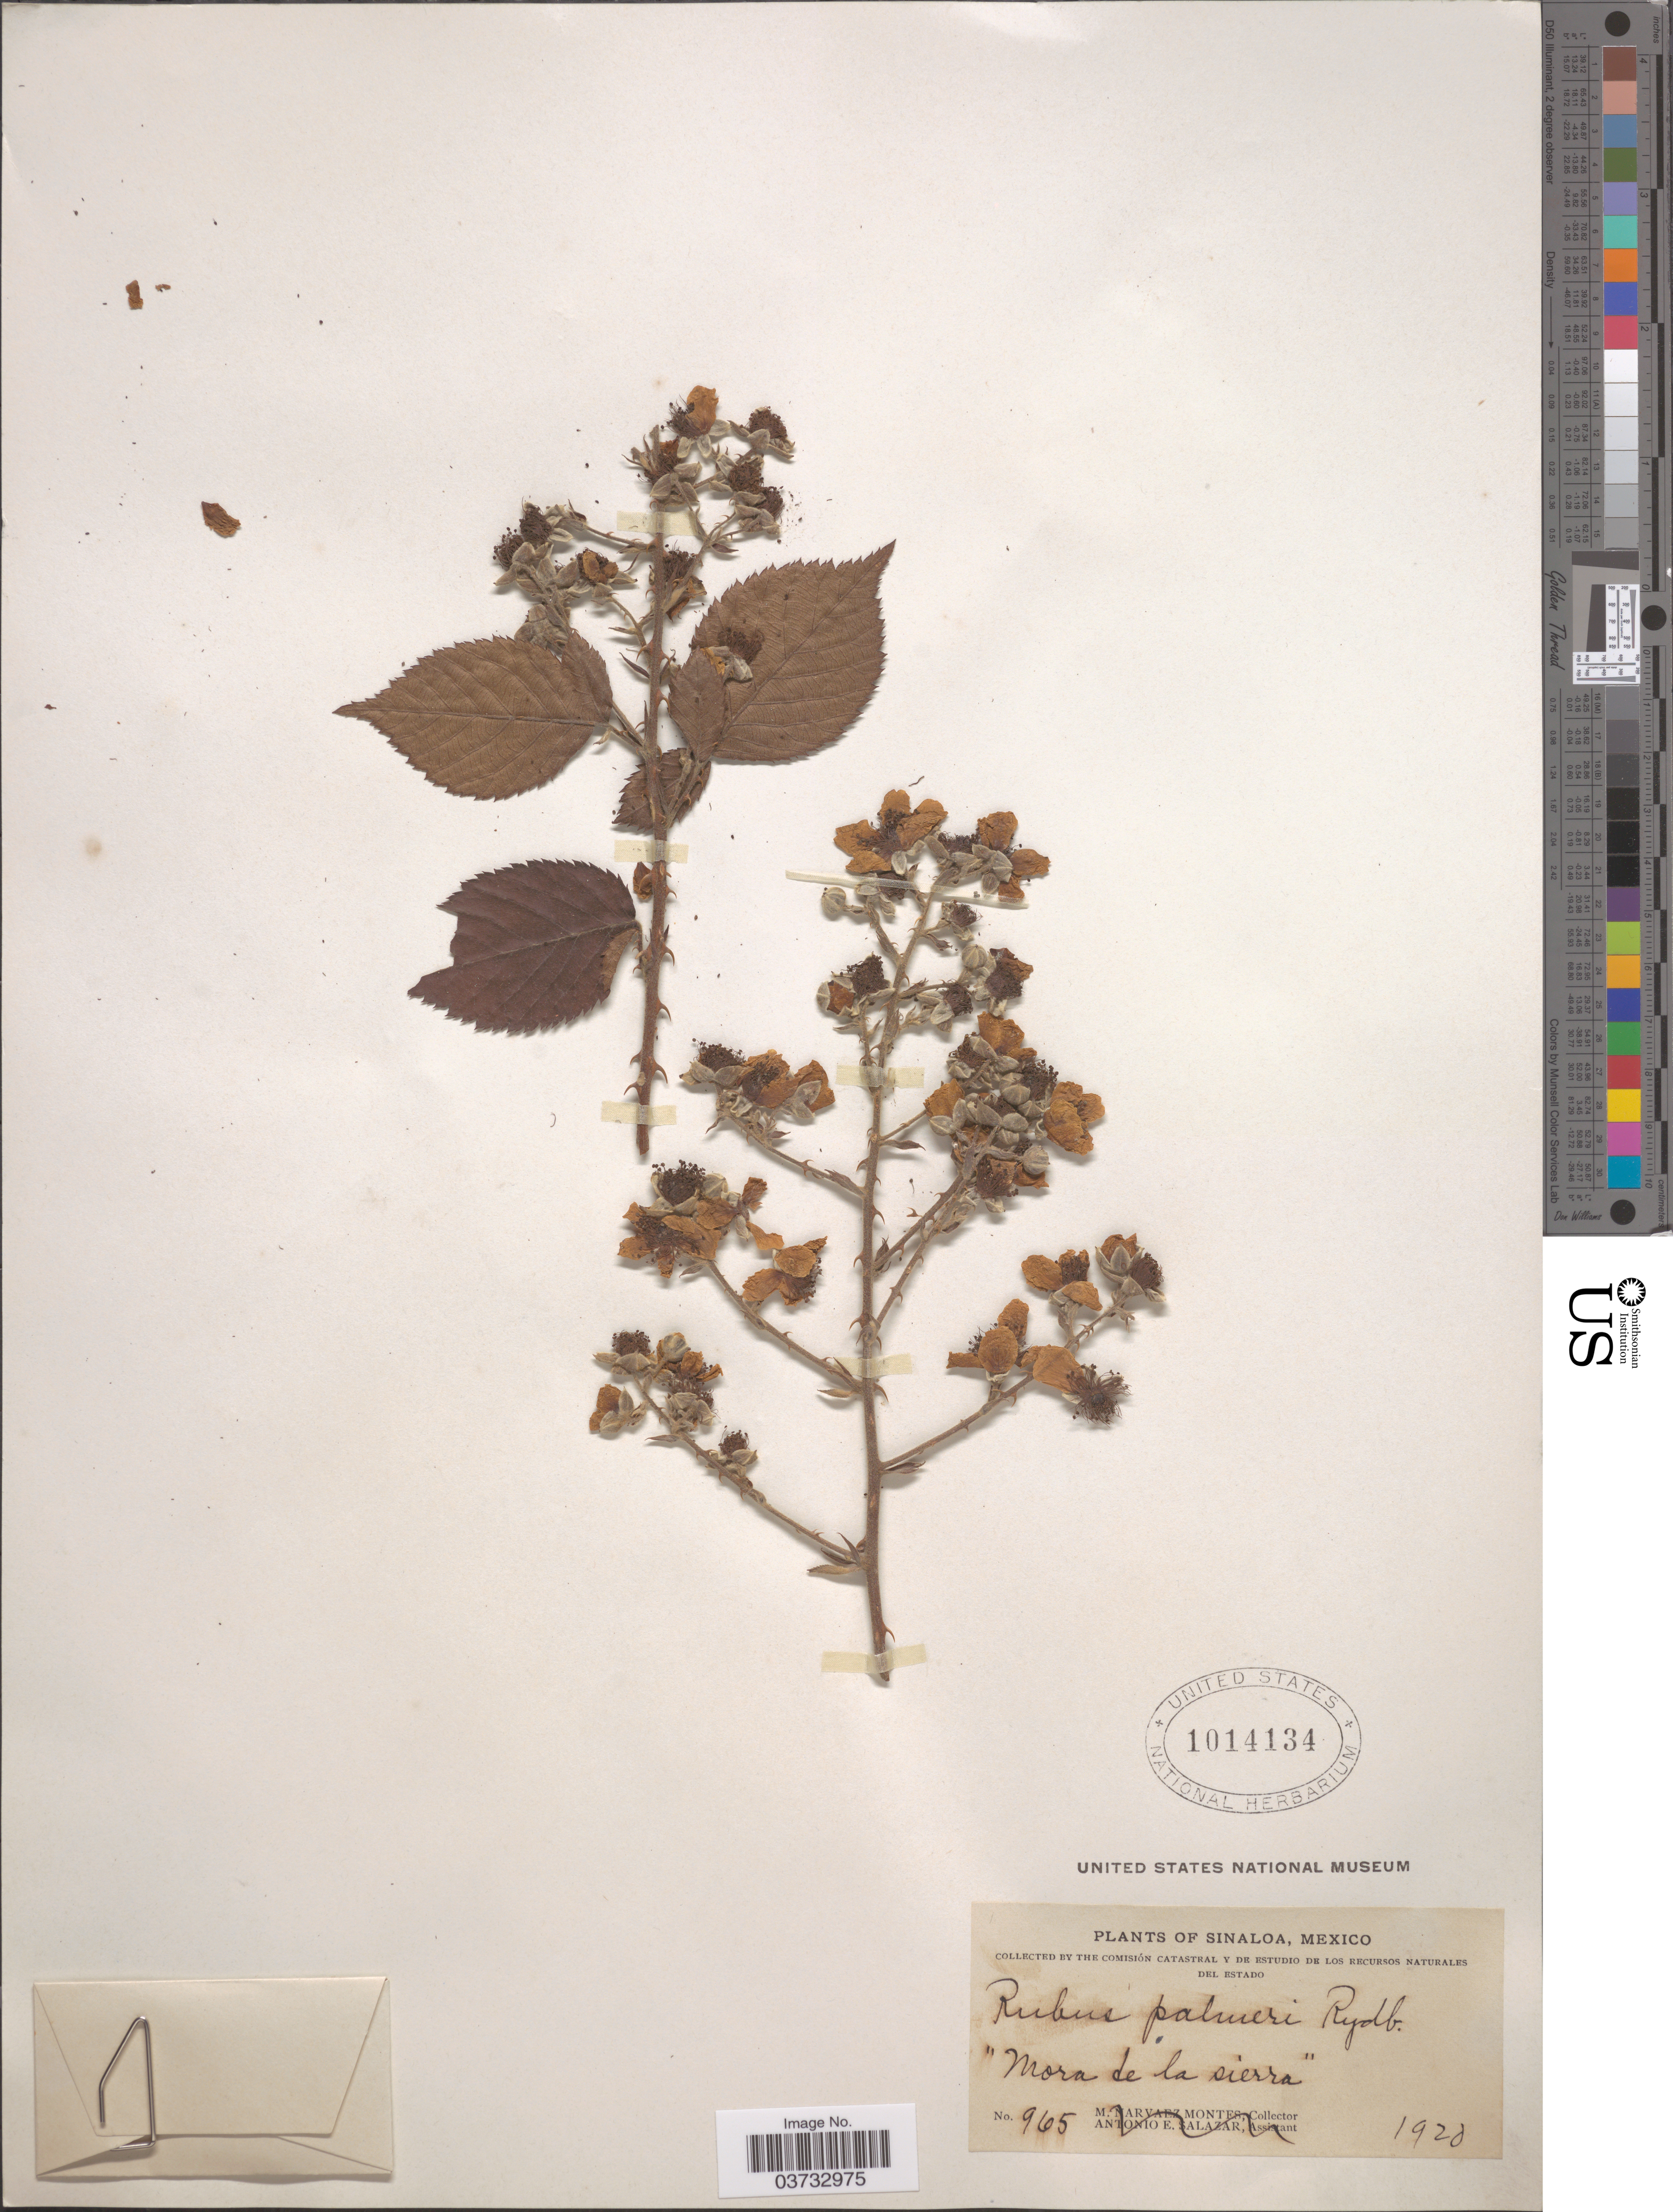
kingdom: Plantae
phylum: Tracheophyta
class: Magnoliopsida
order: Rosales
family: Rosaceae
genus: Rubus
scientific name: Rubus palmeri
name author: Rydb.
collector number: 965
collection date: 1920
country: Mexico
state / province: Sinaloa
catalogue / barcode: US 1014134